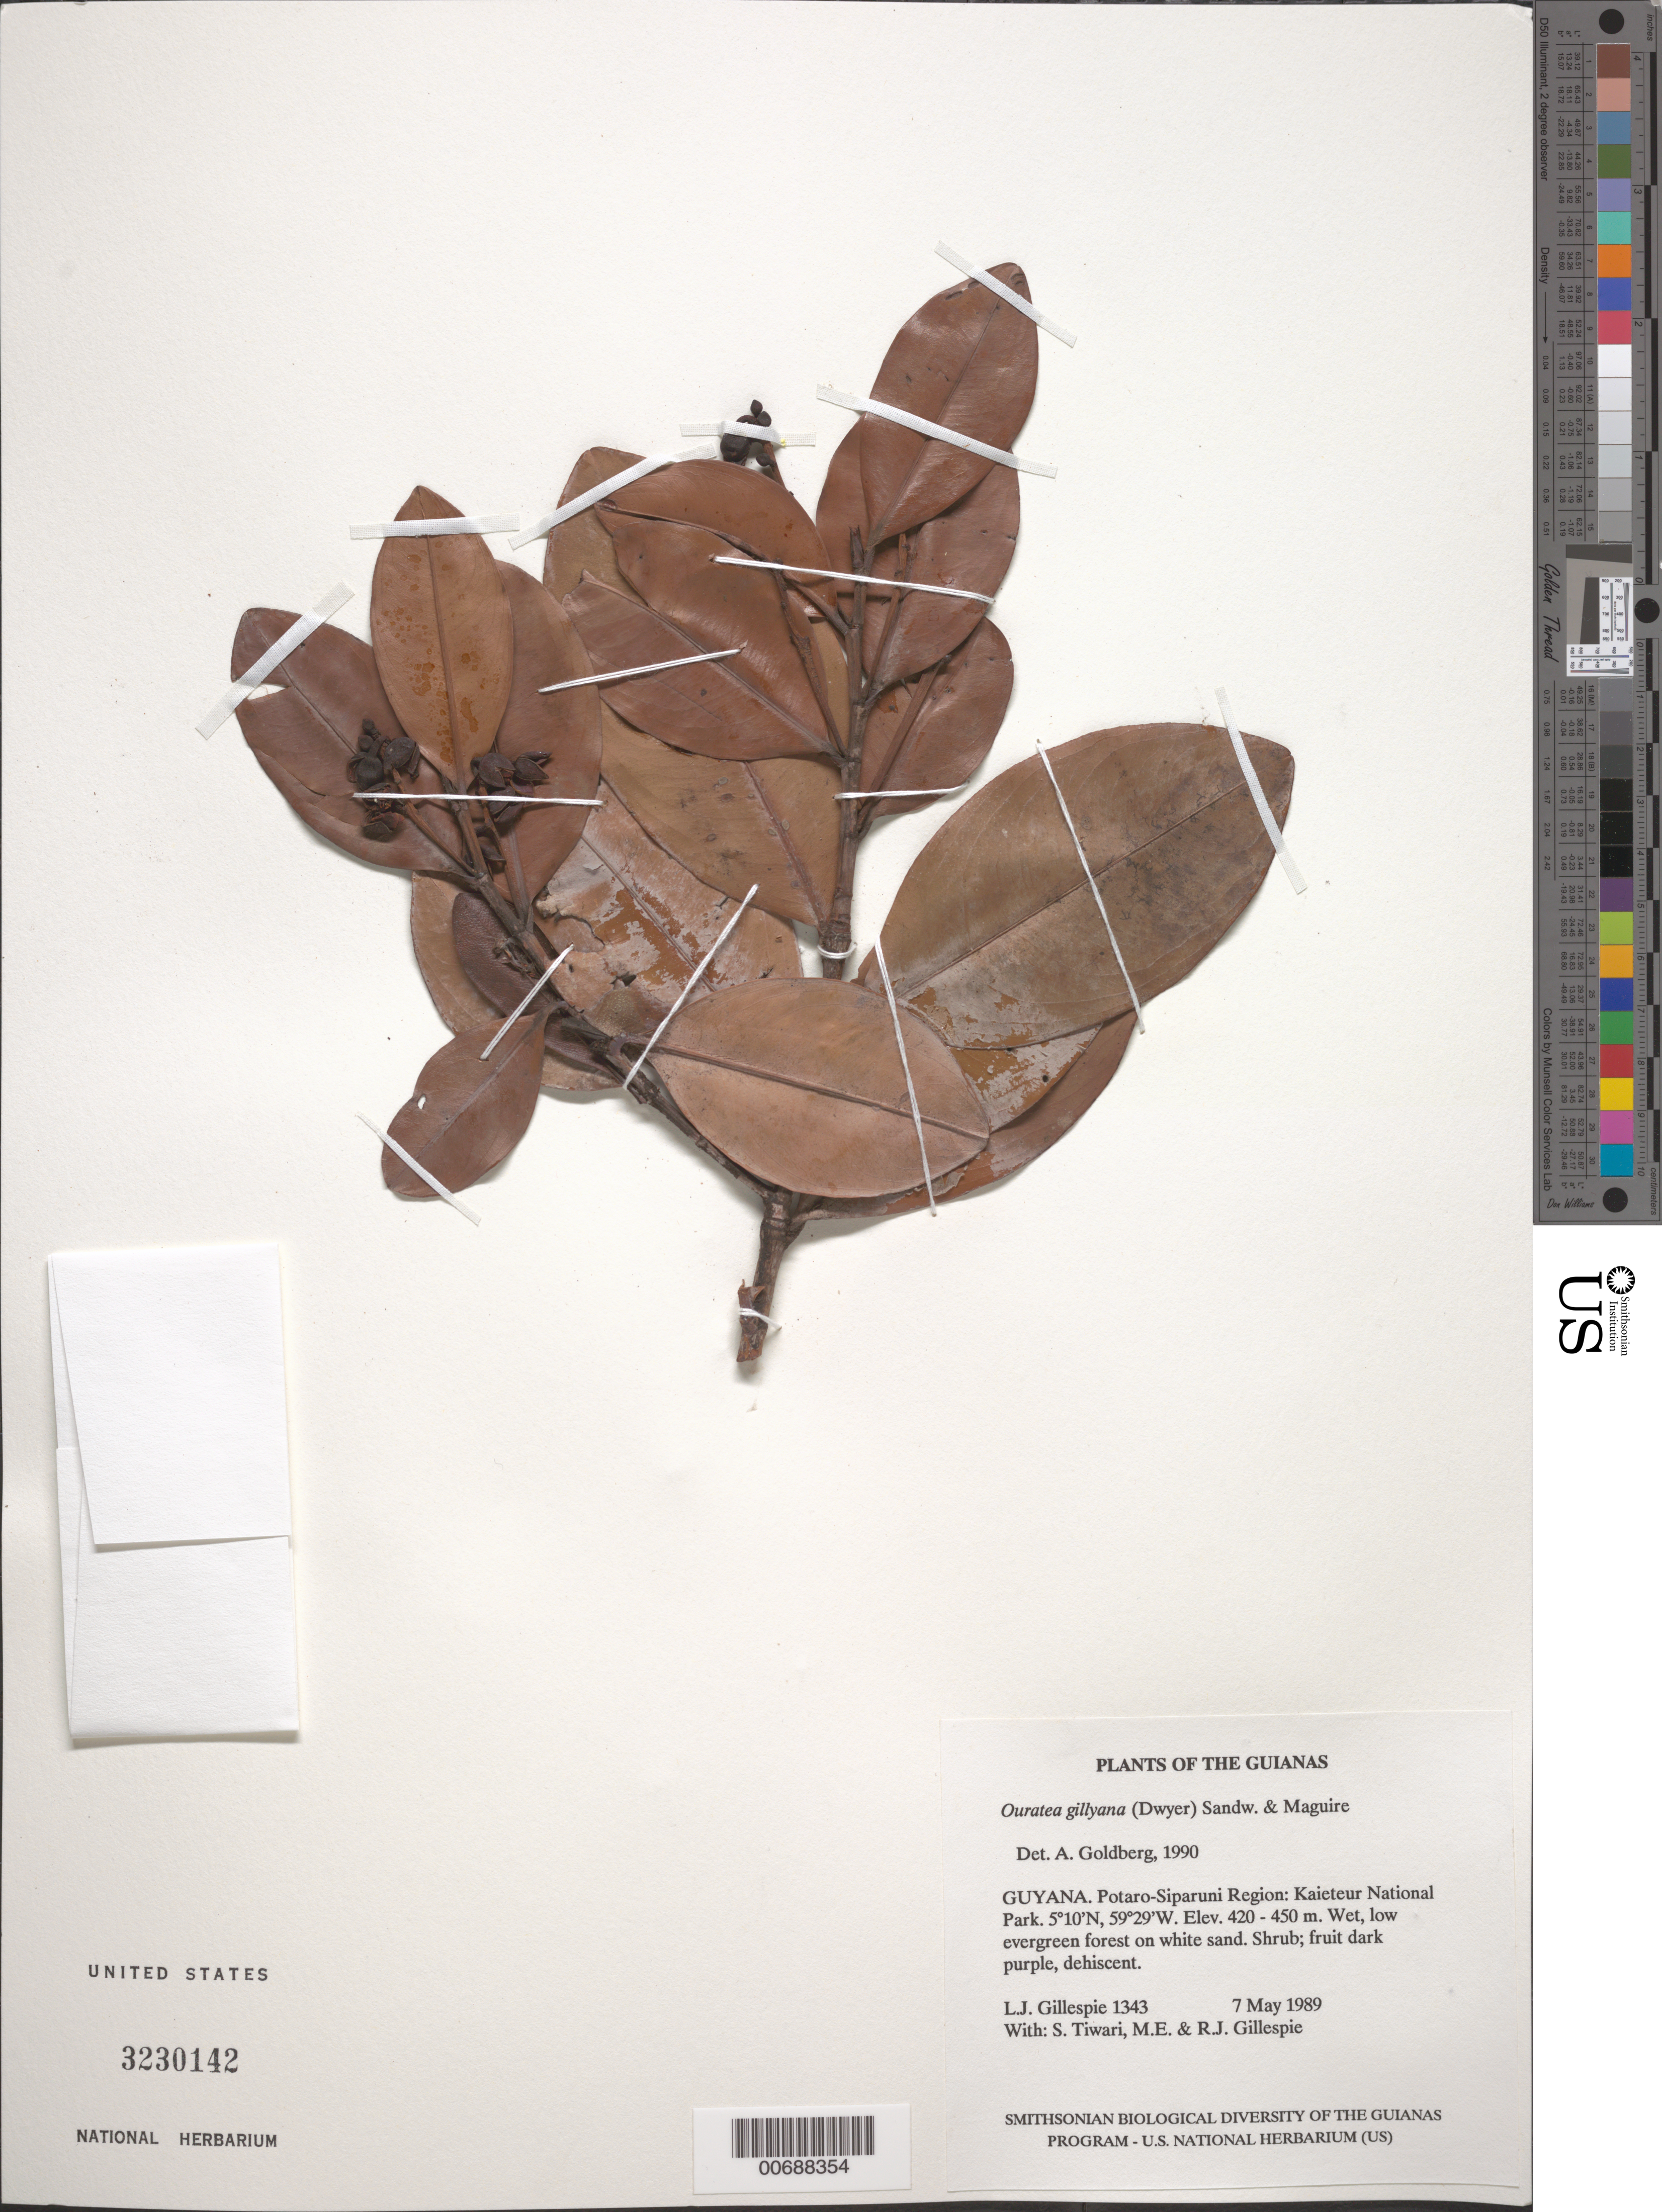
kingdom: Plantae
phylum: Tracheophyta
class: Magnoliopsida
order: Malpighiales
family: Ochnaceae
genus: Ouratea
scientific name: Ouratea gillyana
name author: (Dwyer) Sandwith & Maguire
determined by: Goldberg, Aaron, (US), NMNH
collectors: L. J. Gillespie, S. Tiwari, M. Gillespie & R. Gillespie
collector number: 1343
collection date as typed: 7 May 1989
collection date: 1989-05-07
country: Guyana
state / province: Potaro-Siparuni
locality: Kaieteur National Park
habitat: Wet, low evergreen forest on white sand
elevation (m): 420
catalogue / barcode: US 3230142